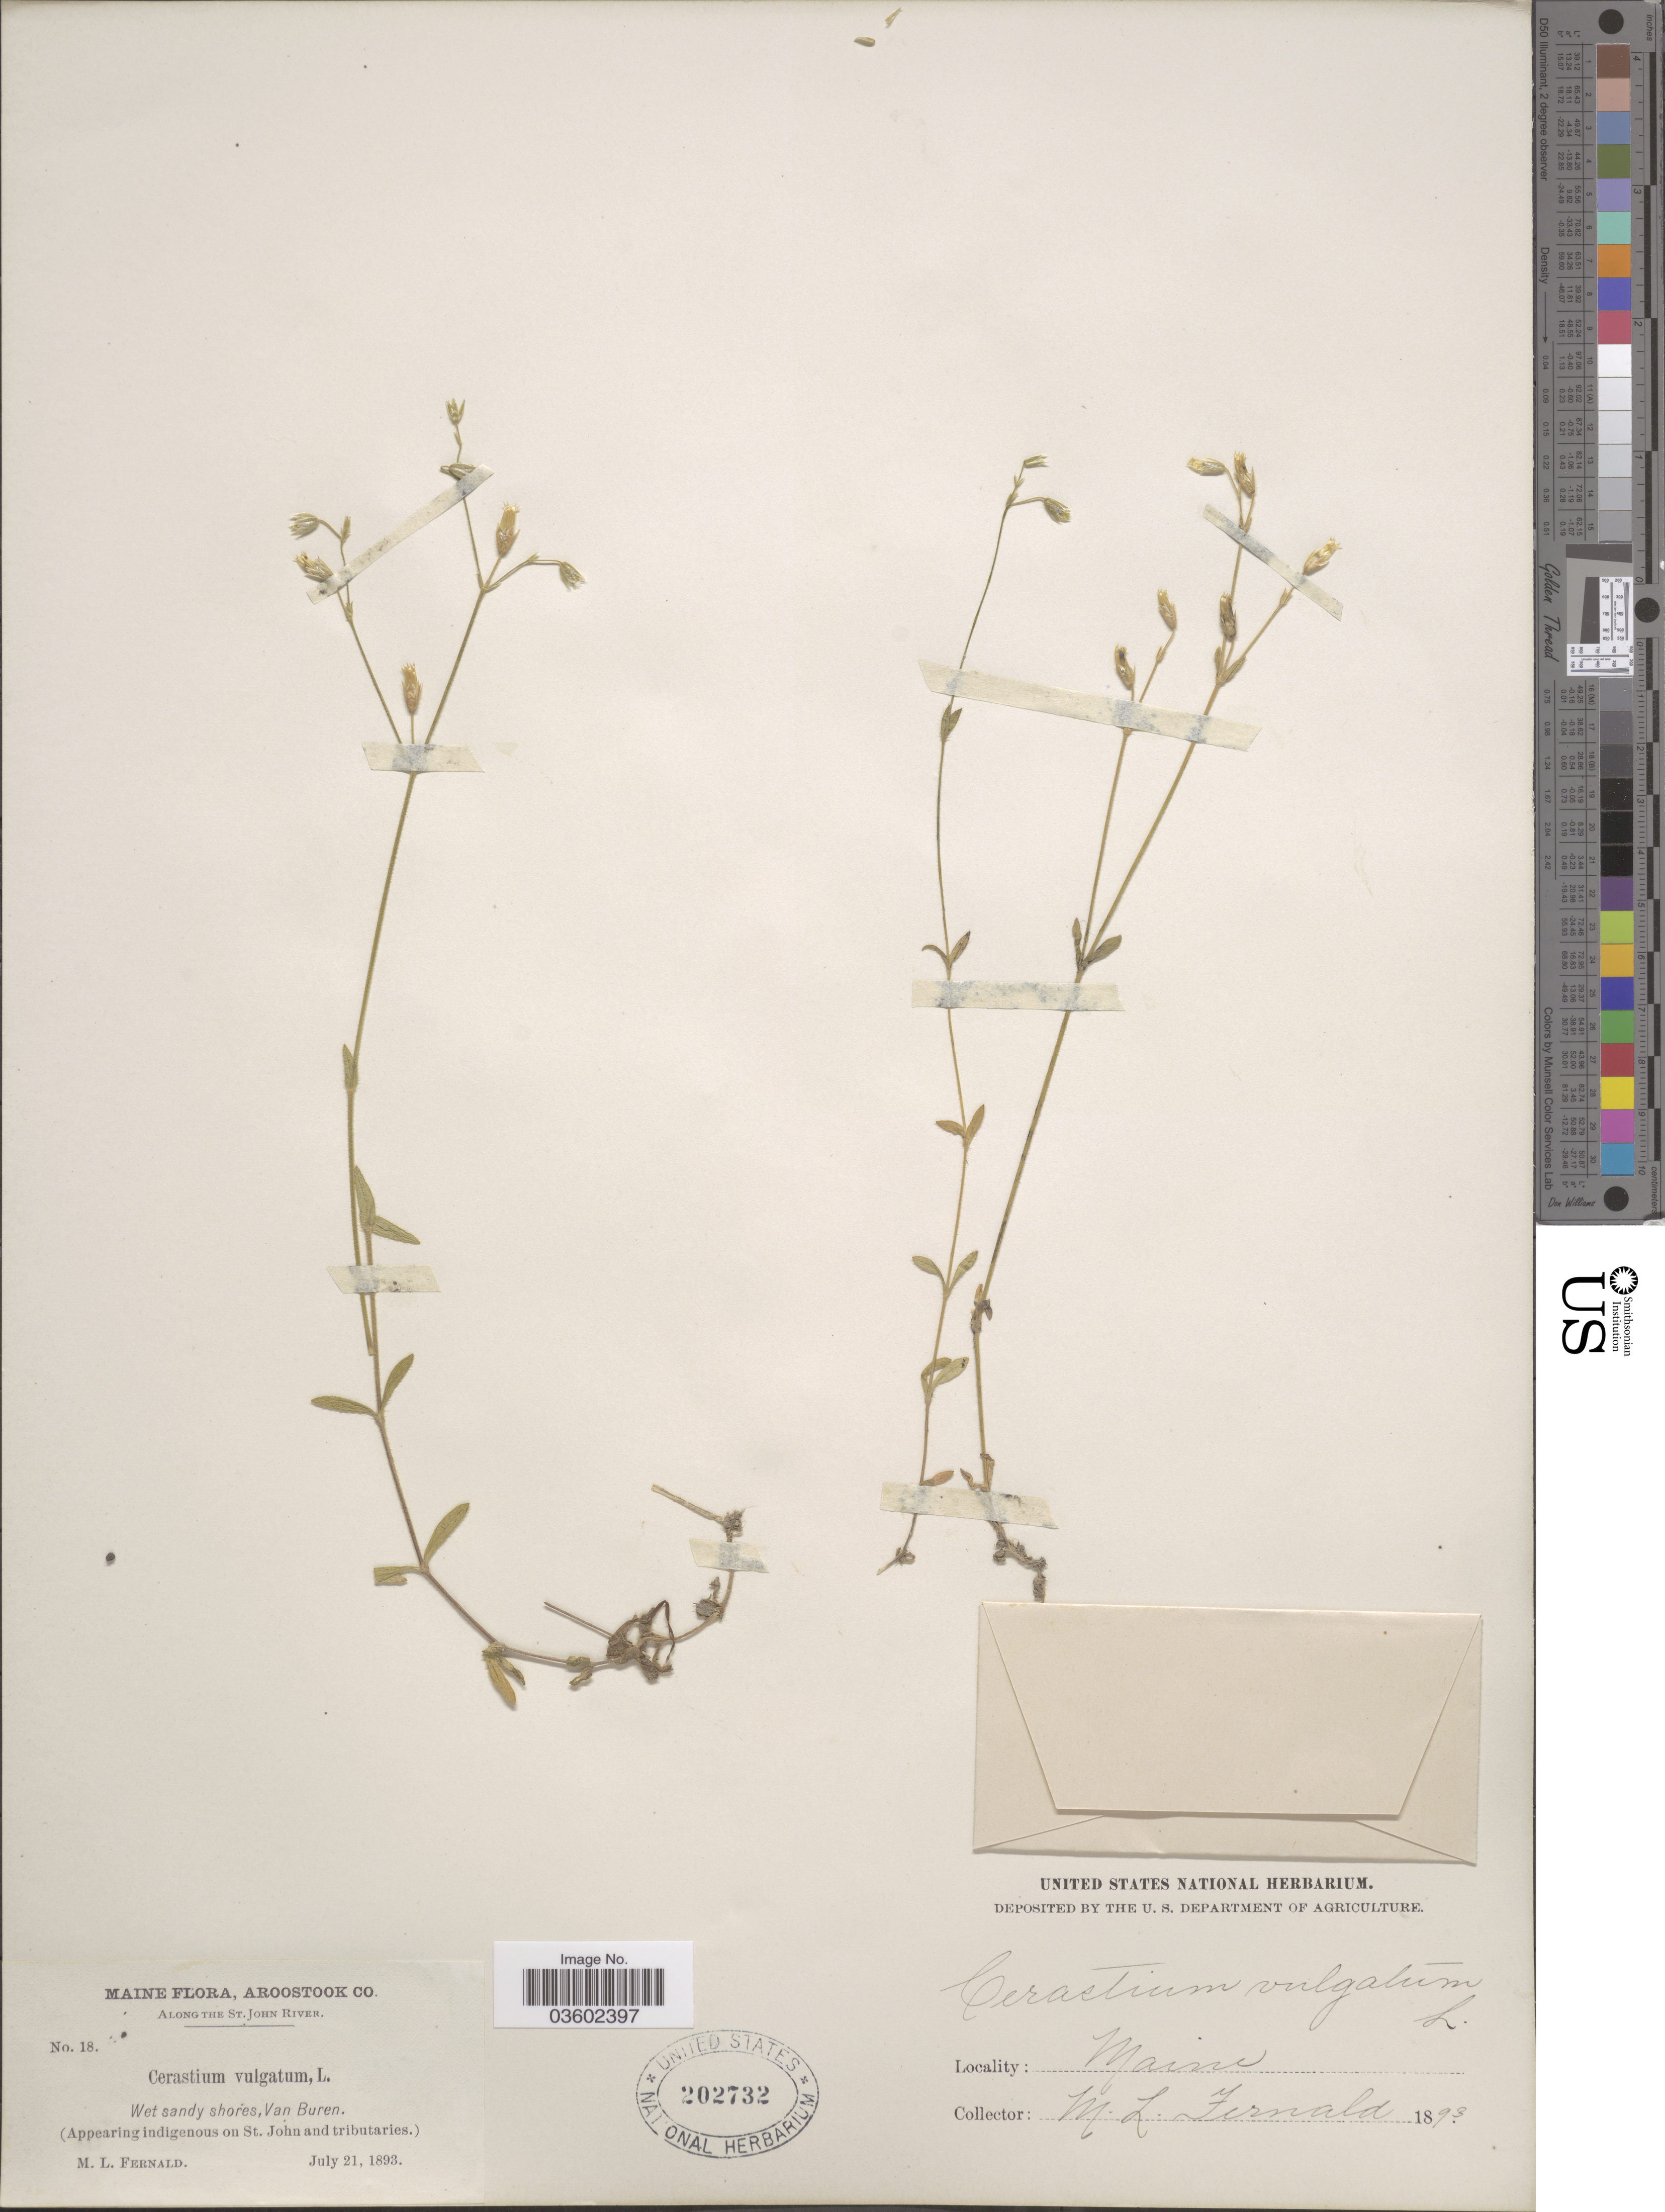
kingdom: Plantae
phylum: Tracheophyta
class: Magnoliopsida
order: Caryophyllales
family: Caryophyllaceae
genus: Cerastium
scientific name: Cerastium vulgatum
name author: L.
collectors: M. L. Fernald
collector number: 18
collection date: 1893-07-21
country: United States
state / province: Maine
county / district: Aroostook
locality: Along the St. John River. (Appearing indigenous on St. John and tributaries.)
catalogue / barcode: US 202732